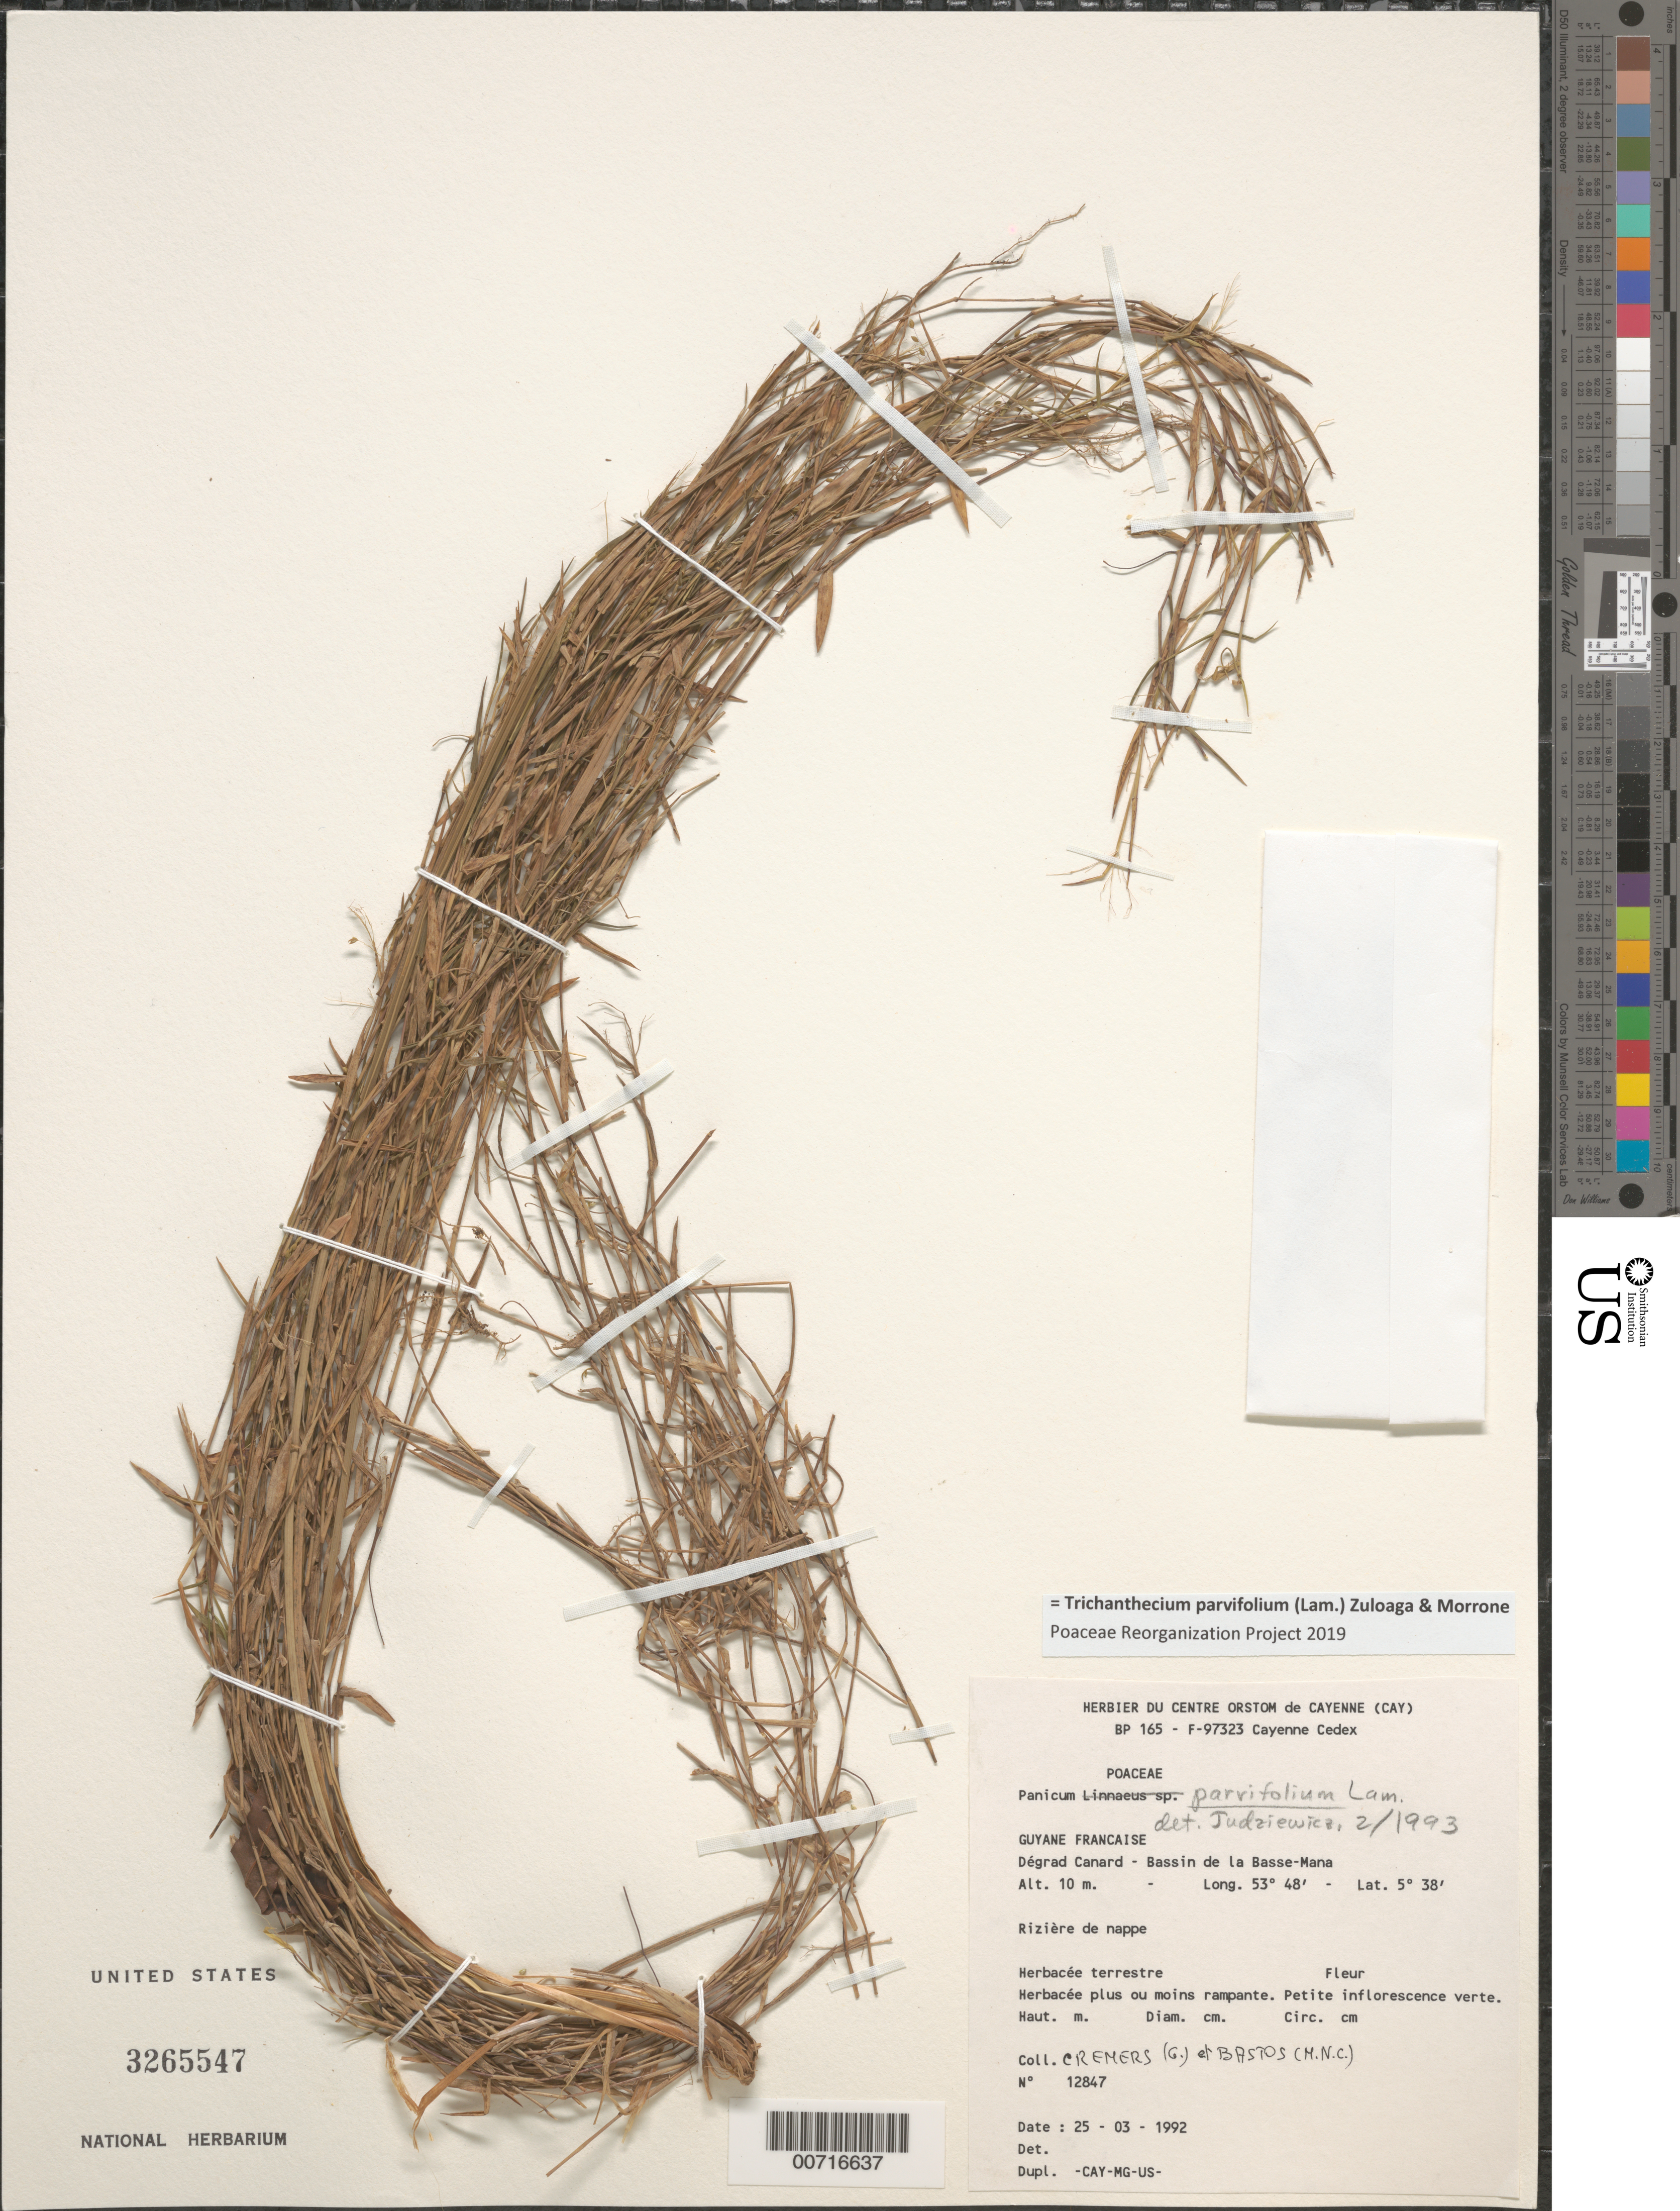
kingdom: Plantae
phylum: Tracheophyta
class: Liliopsida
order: Poales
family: Poaceae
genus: Trichanthecium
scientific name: Trichanthecium parvifolium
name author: (Lam.) Zuloaga & Morrone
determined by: Poaceae Reorganization Project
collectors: G. Cremers & M. Bastos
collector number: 12847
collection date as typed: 25-Mar-92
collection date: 1992-03-25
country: French Guiana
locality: Dégrad Canard, Bassin de la Basse-Mana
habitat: Rizière de nappe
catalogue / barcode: US 3265547